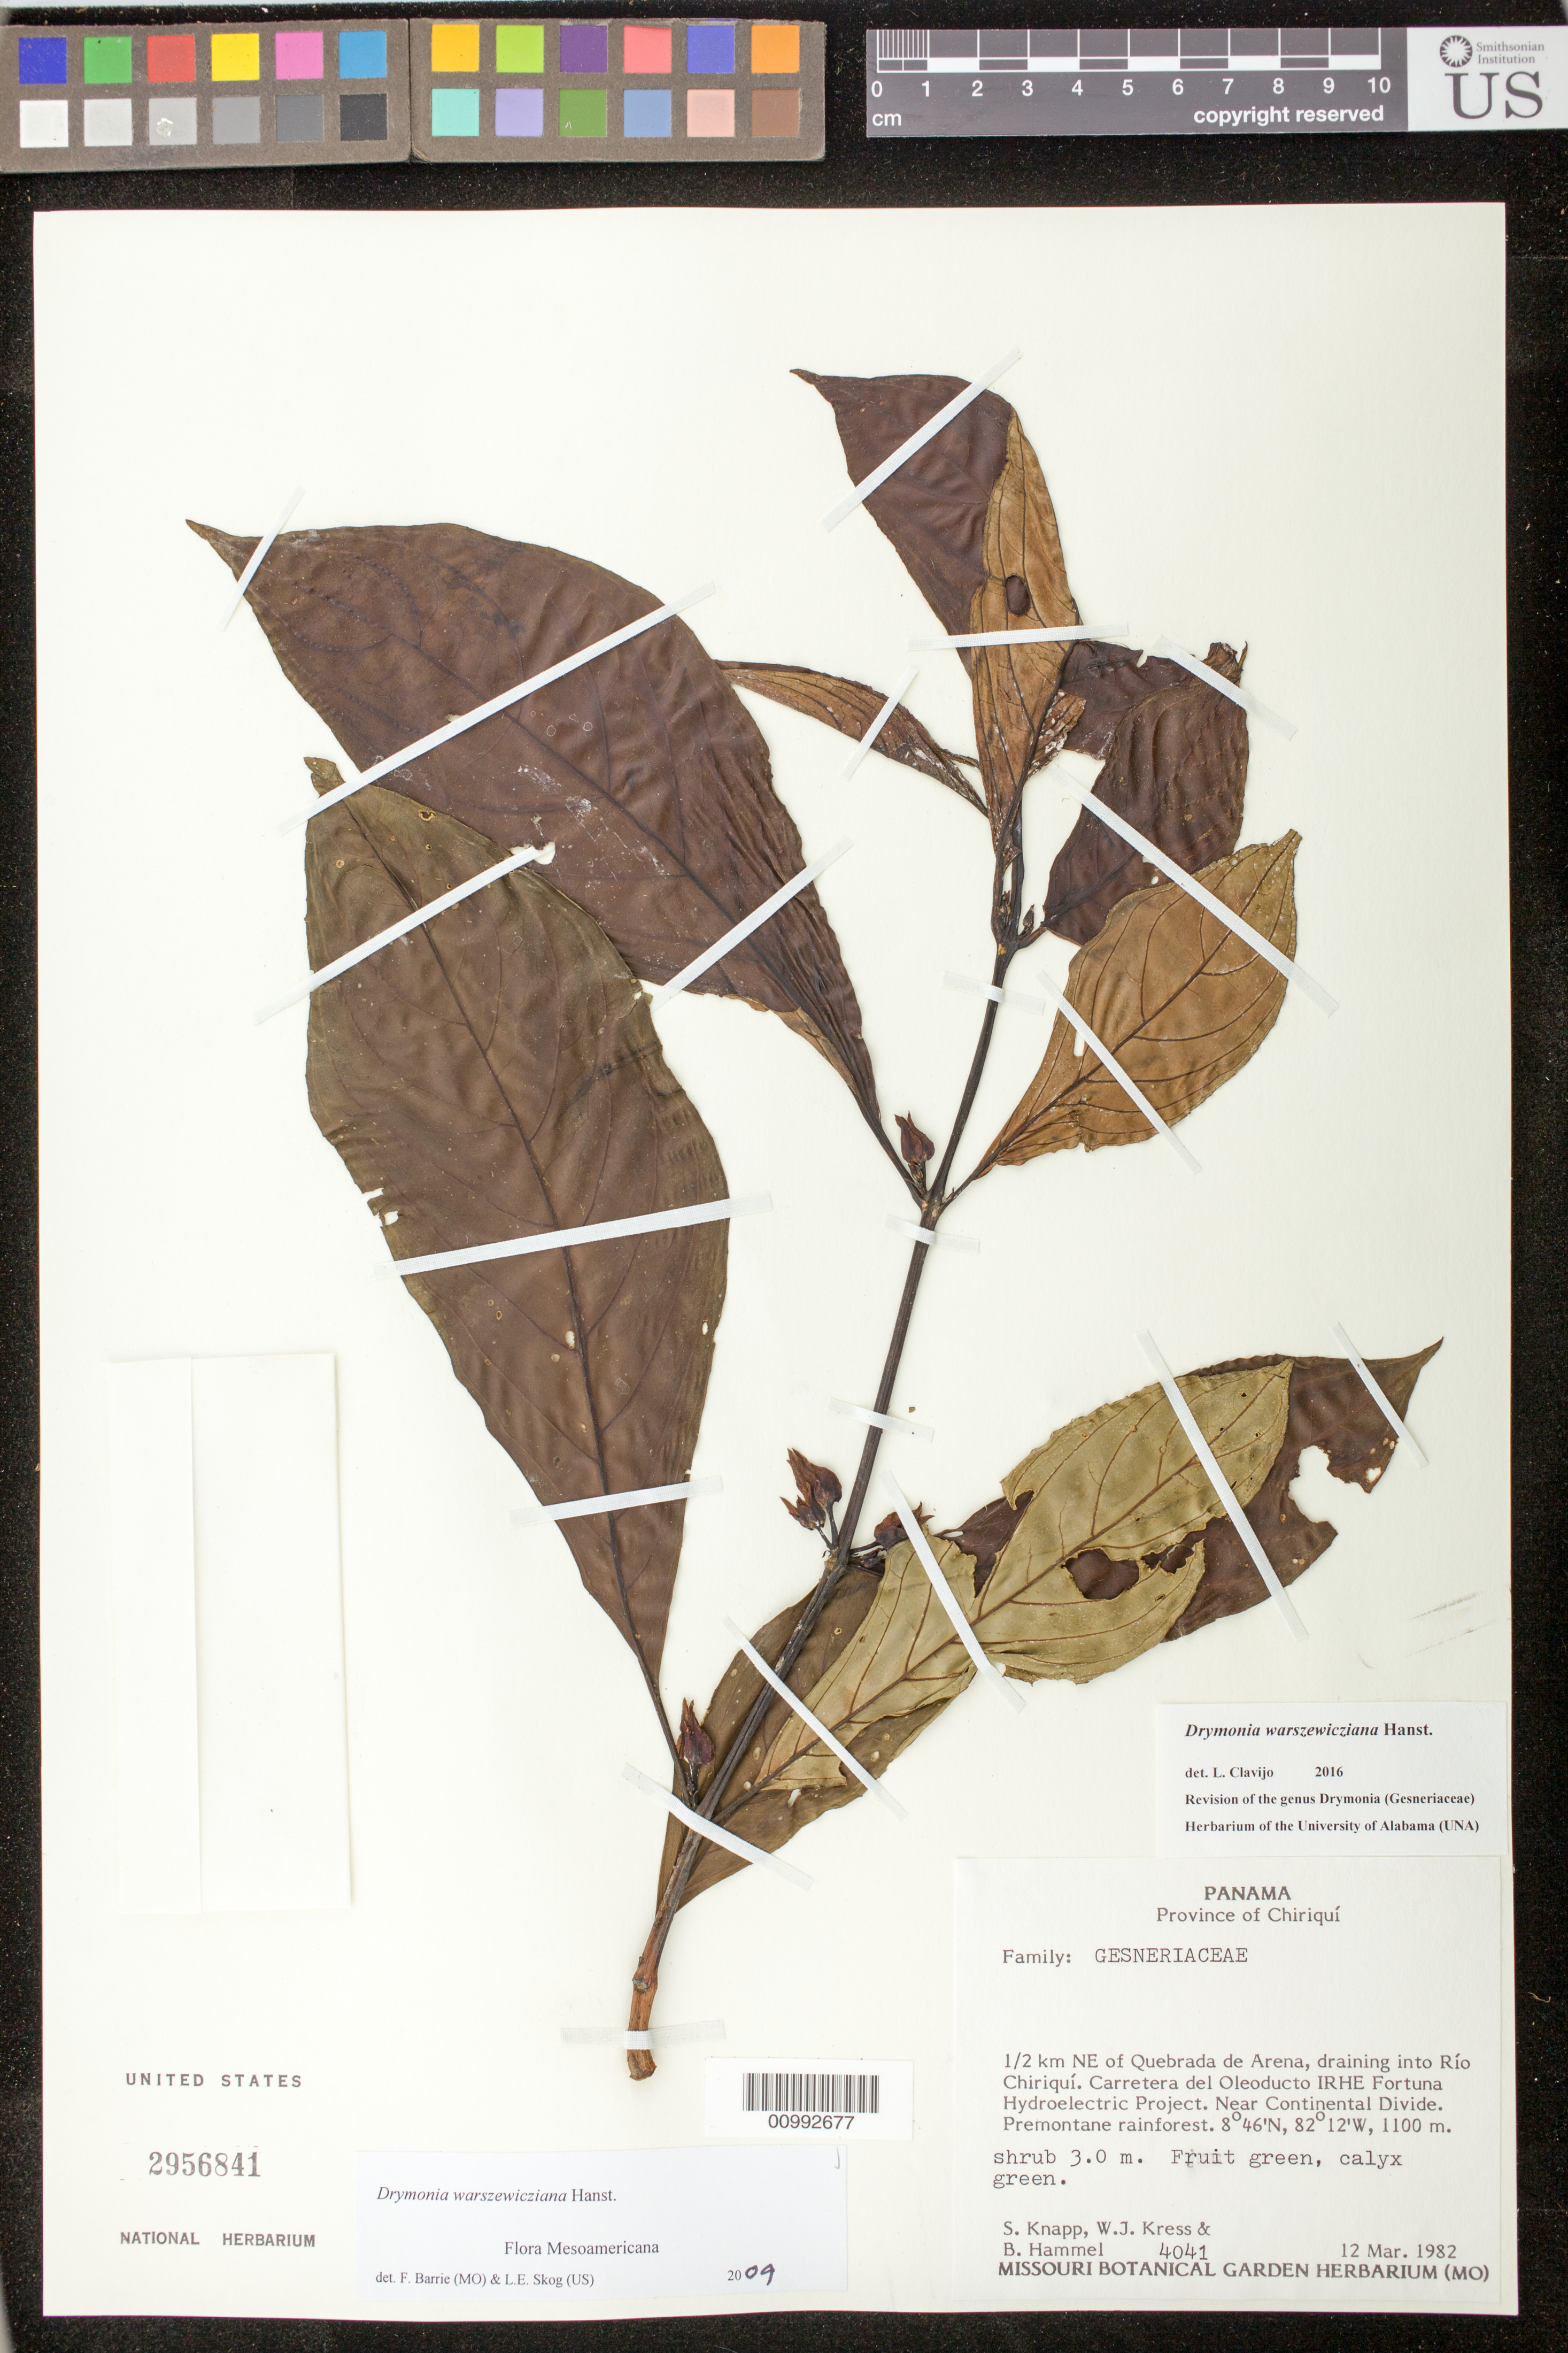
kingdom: Plantae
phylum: Tracheophyta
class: Magnoliopsida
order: Lamiales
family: Gesneriaceae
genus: Drymonia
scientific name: Drymonia warszewicziana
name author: Hanst.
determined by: Barrie, F. R.; Skog, Laurence E.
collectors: S. Knapp, W. J. Kress & B. Hammel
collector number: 4041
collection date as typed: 12 Mar 1982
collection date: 1982-03-12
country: Panama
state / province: Chiriquí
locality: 1/2 km NE of Quebrada de Arena, draining into Río Chiriquí; Carretera del Oleoducto IRHE Fortuna Hydroelectric Project, near Continental Divide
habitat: Premontane rainforest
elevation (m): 1100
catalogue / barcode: US 2956841